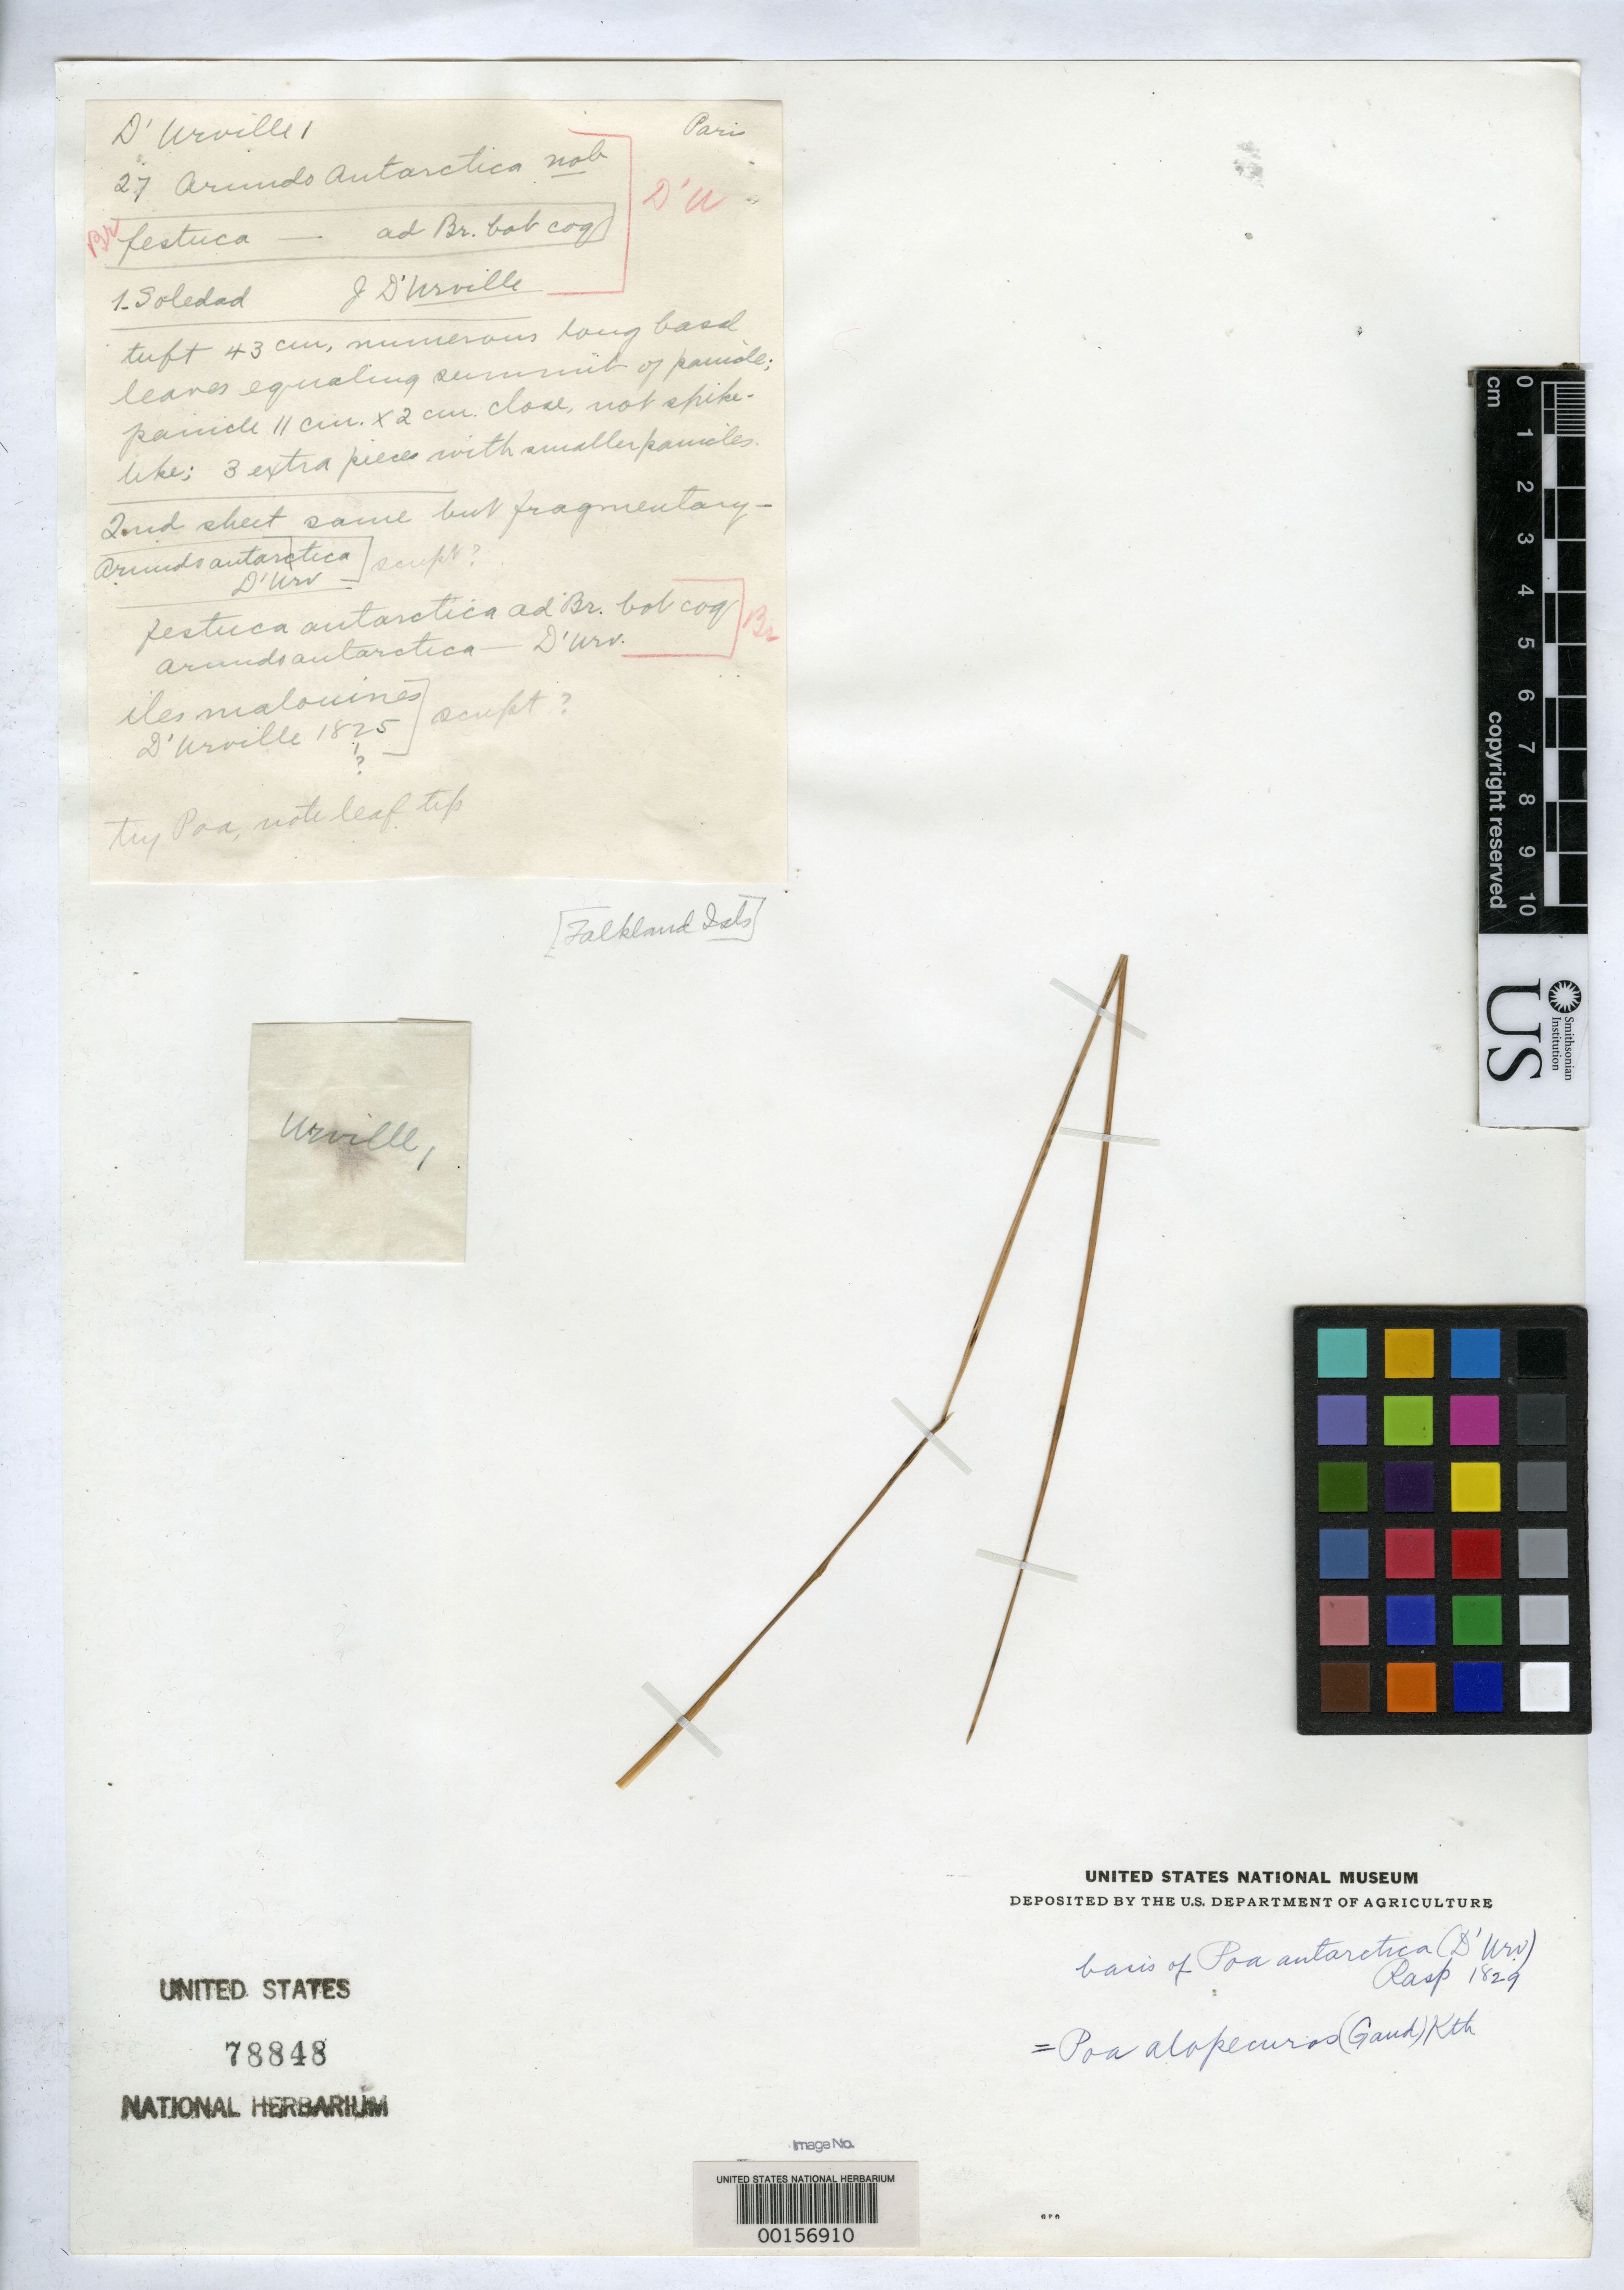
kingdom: Plantae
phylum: Tracheophyta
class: Liliopsida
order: Poales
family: Poaceae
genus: Arundo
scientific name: Arundo antarctica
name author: d'Urv.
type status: Type Fragment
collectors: J. d'Urville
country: Falkland Islands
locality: Malouines.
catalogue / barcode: US 78848